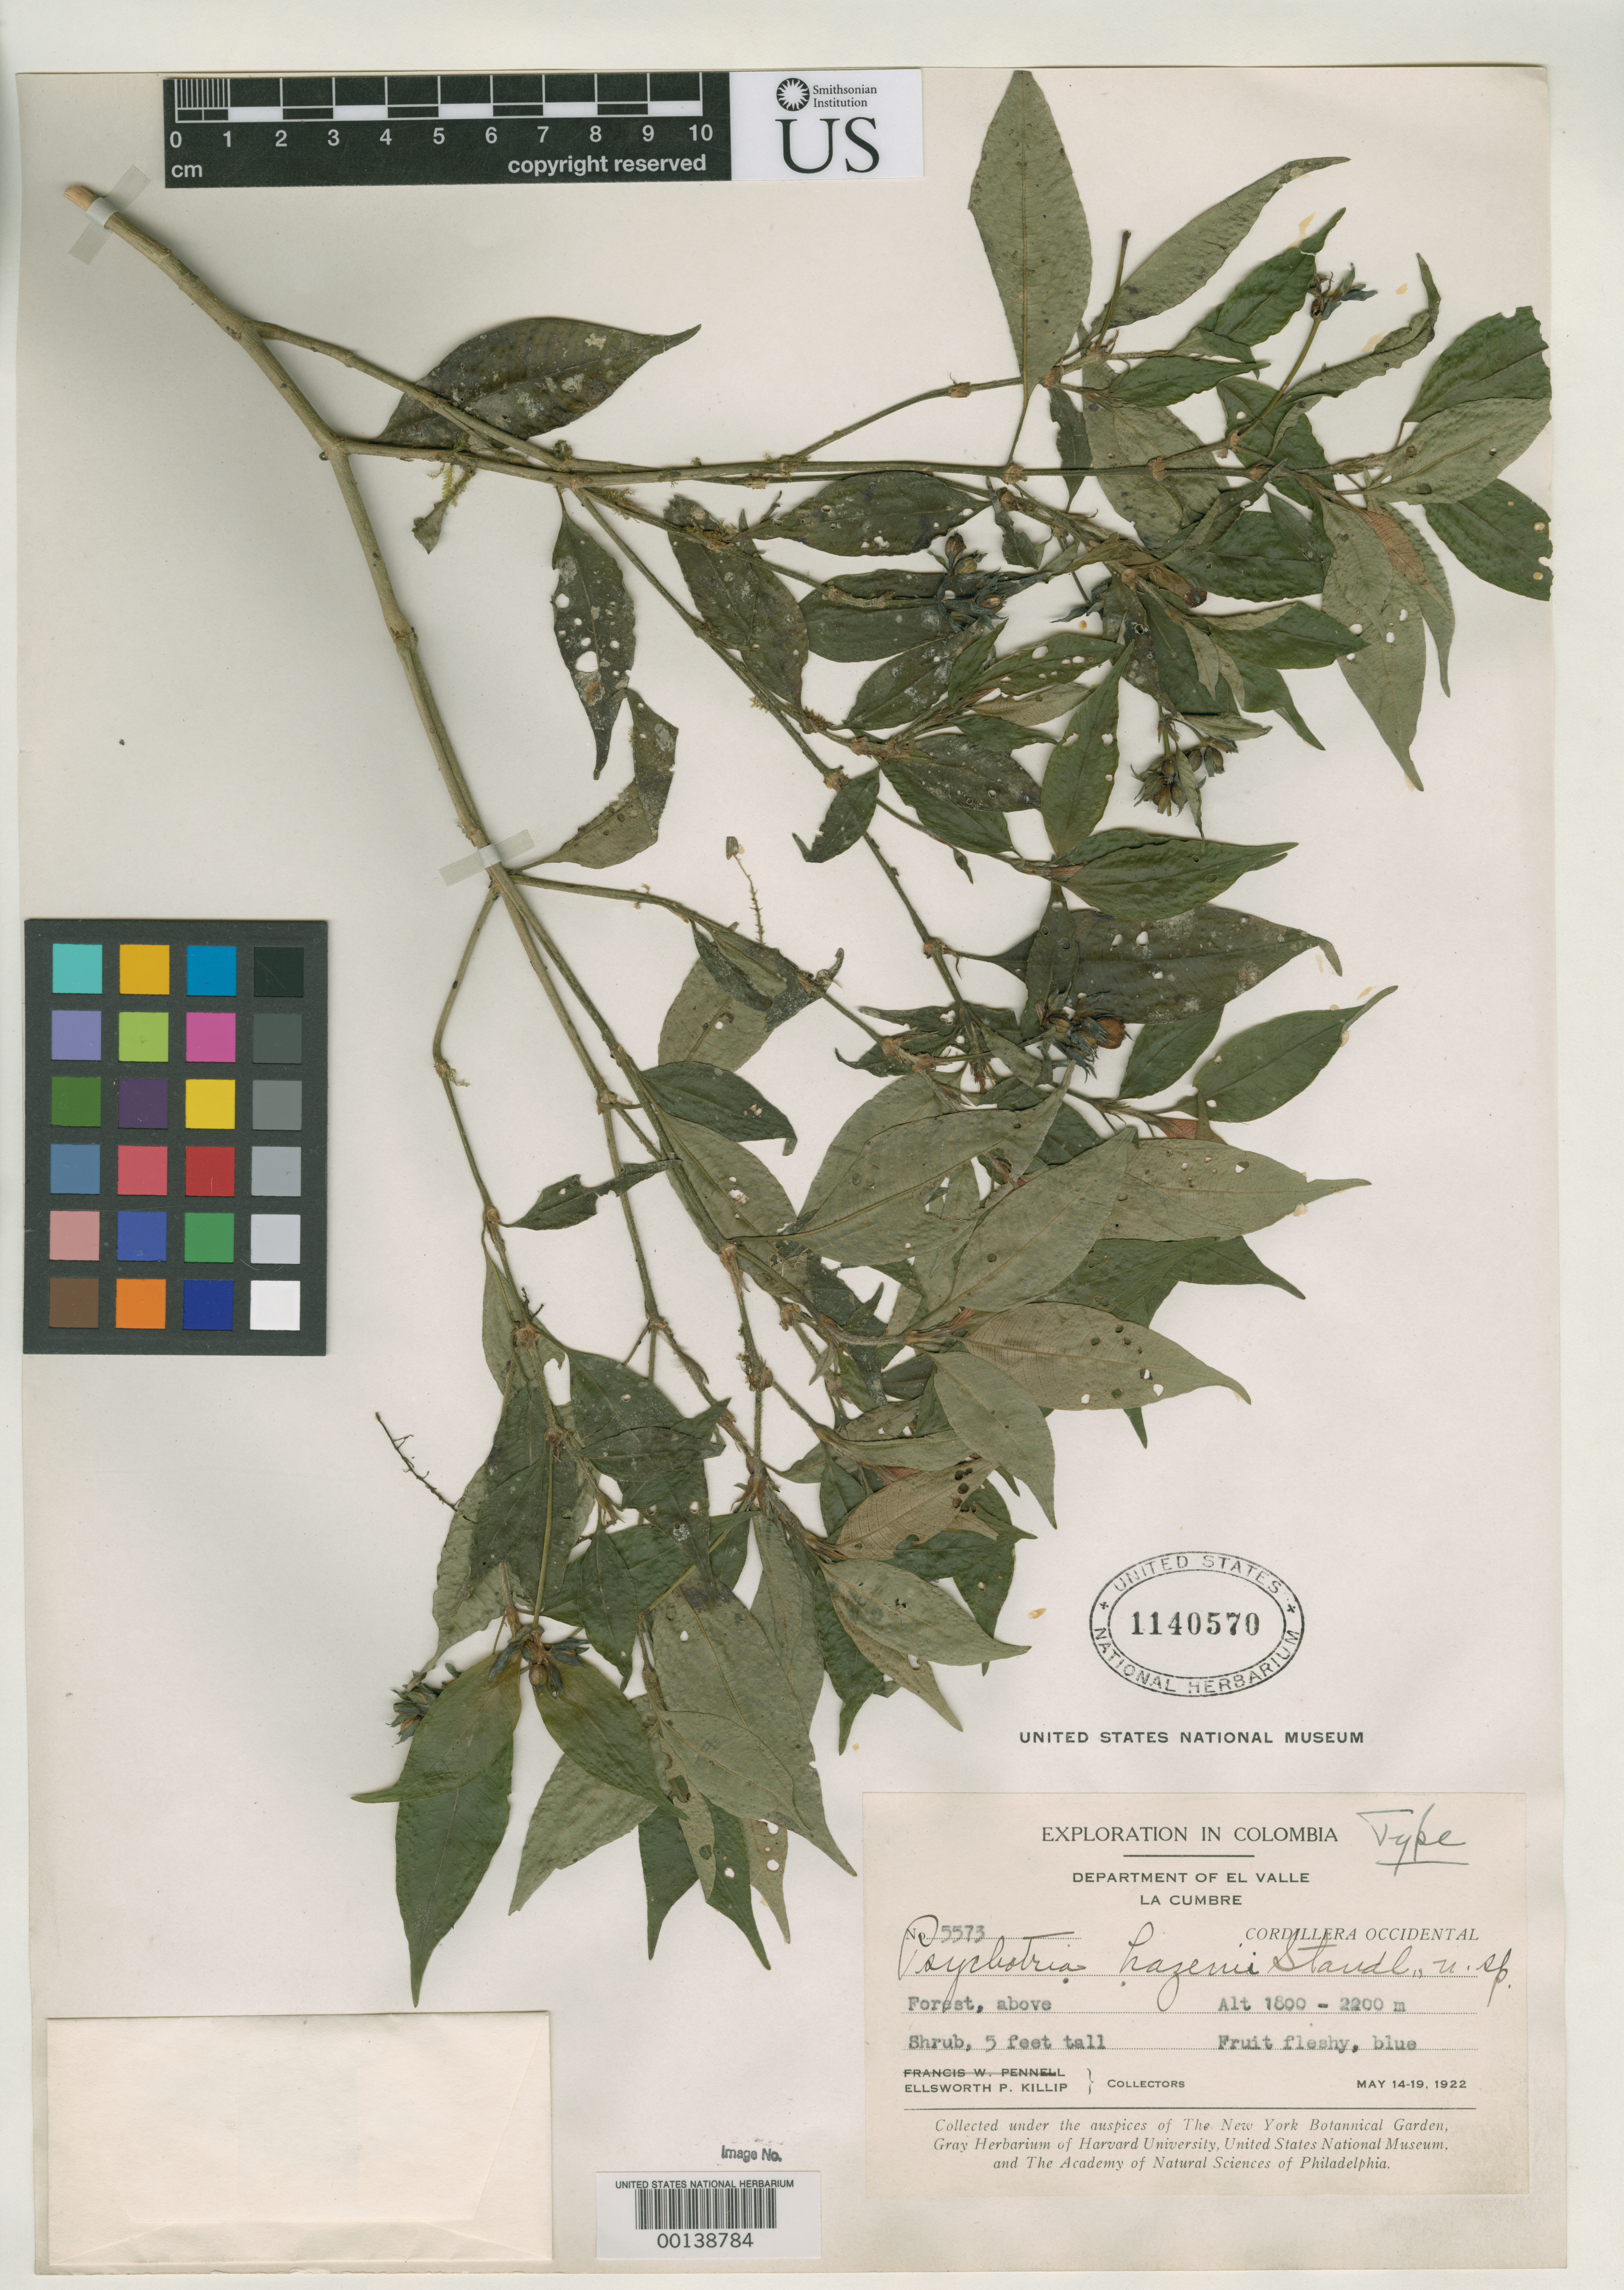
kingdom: Plantae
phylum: Tracheophyta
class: Magnoliopsida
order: Gentianales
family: Rubiaceae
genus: Psychotria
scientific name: Psychotria hazenii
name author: Standl.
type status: Holotype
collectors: E. P. Killip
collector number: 5573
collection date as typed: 14 May 1922 to 19 May 1922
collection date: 1922-05-14/1922-05-19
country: Colombia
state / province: Valle del Cauca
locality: La Cumbe.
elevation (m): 1800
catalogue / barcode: US 1140570